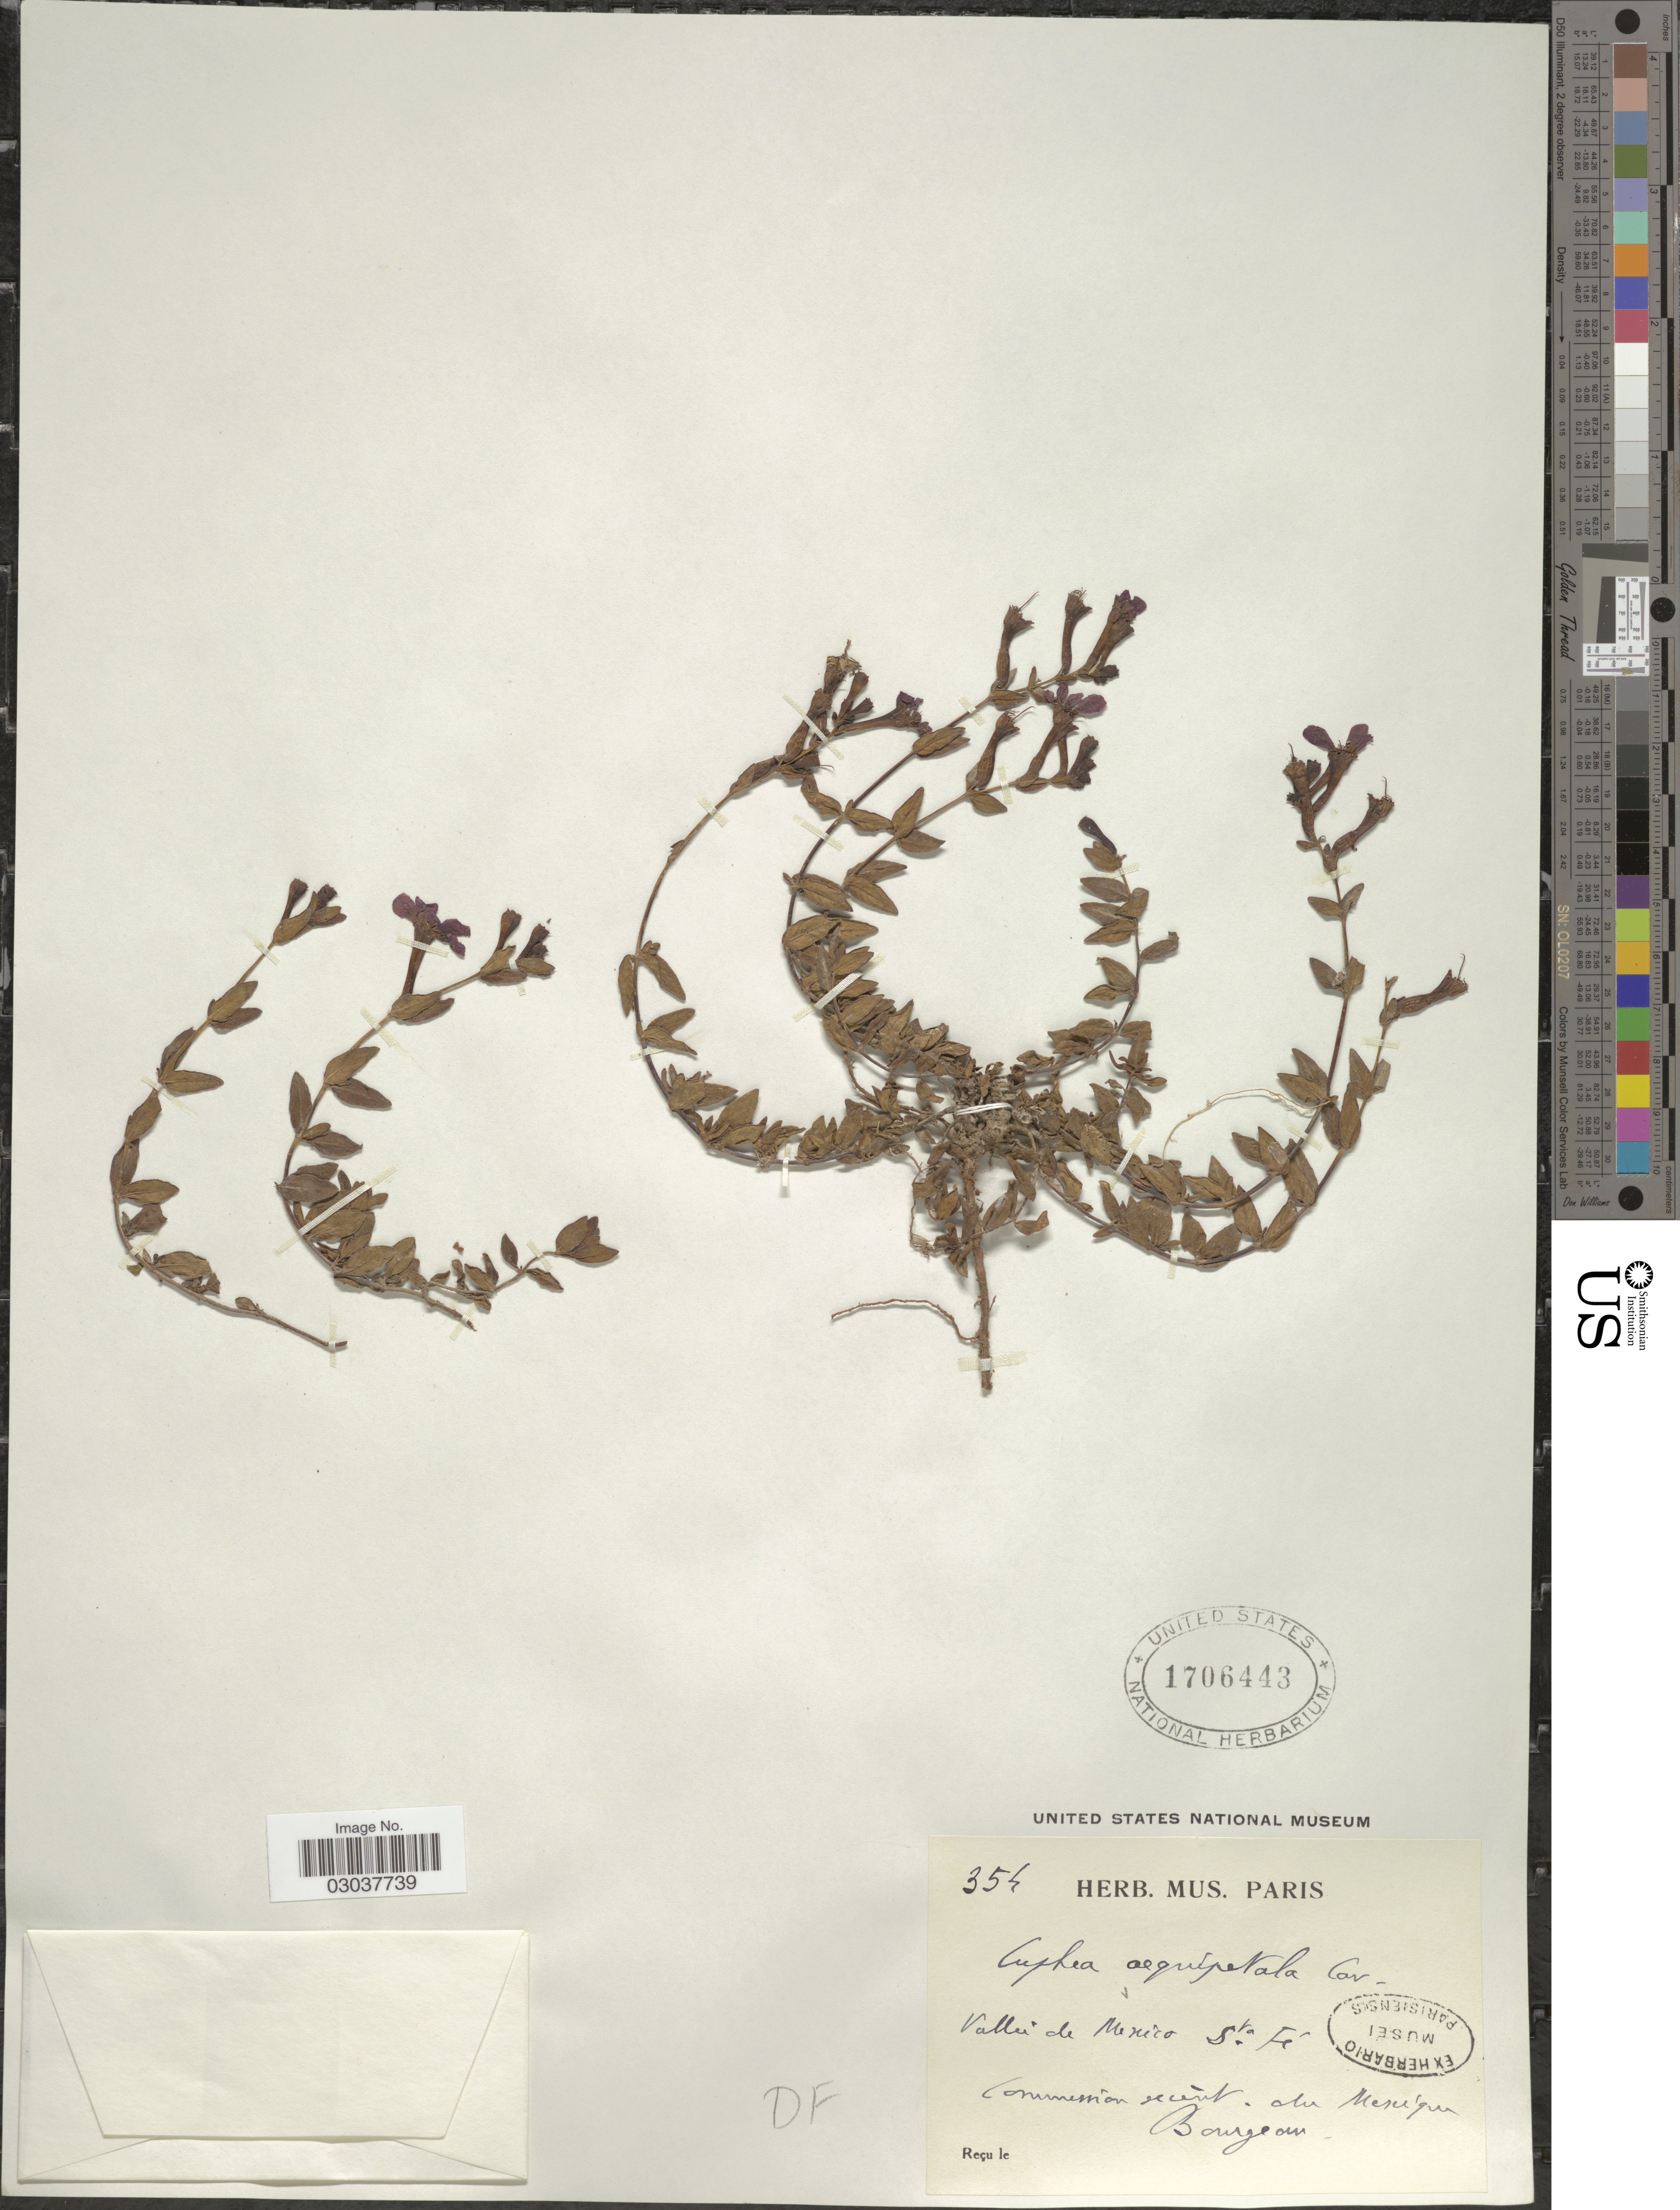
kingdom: Plantae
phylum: Tracheophyta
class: Magnoliopsida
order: Myrtales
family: Lythraceae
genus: Cuphea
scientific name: Cuphea aequipetala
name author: Cav.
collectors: ex herb. Mus. Paris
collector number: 351*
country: Mexico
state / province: Distrito Federal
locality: Valleé de Mexico. Sta. Fé.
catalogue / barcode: US 1706443